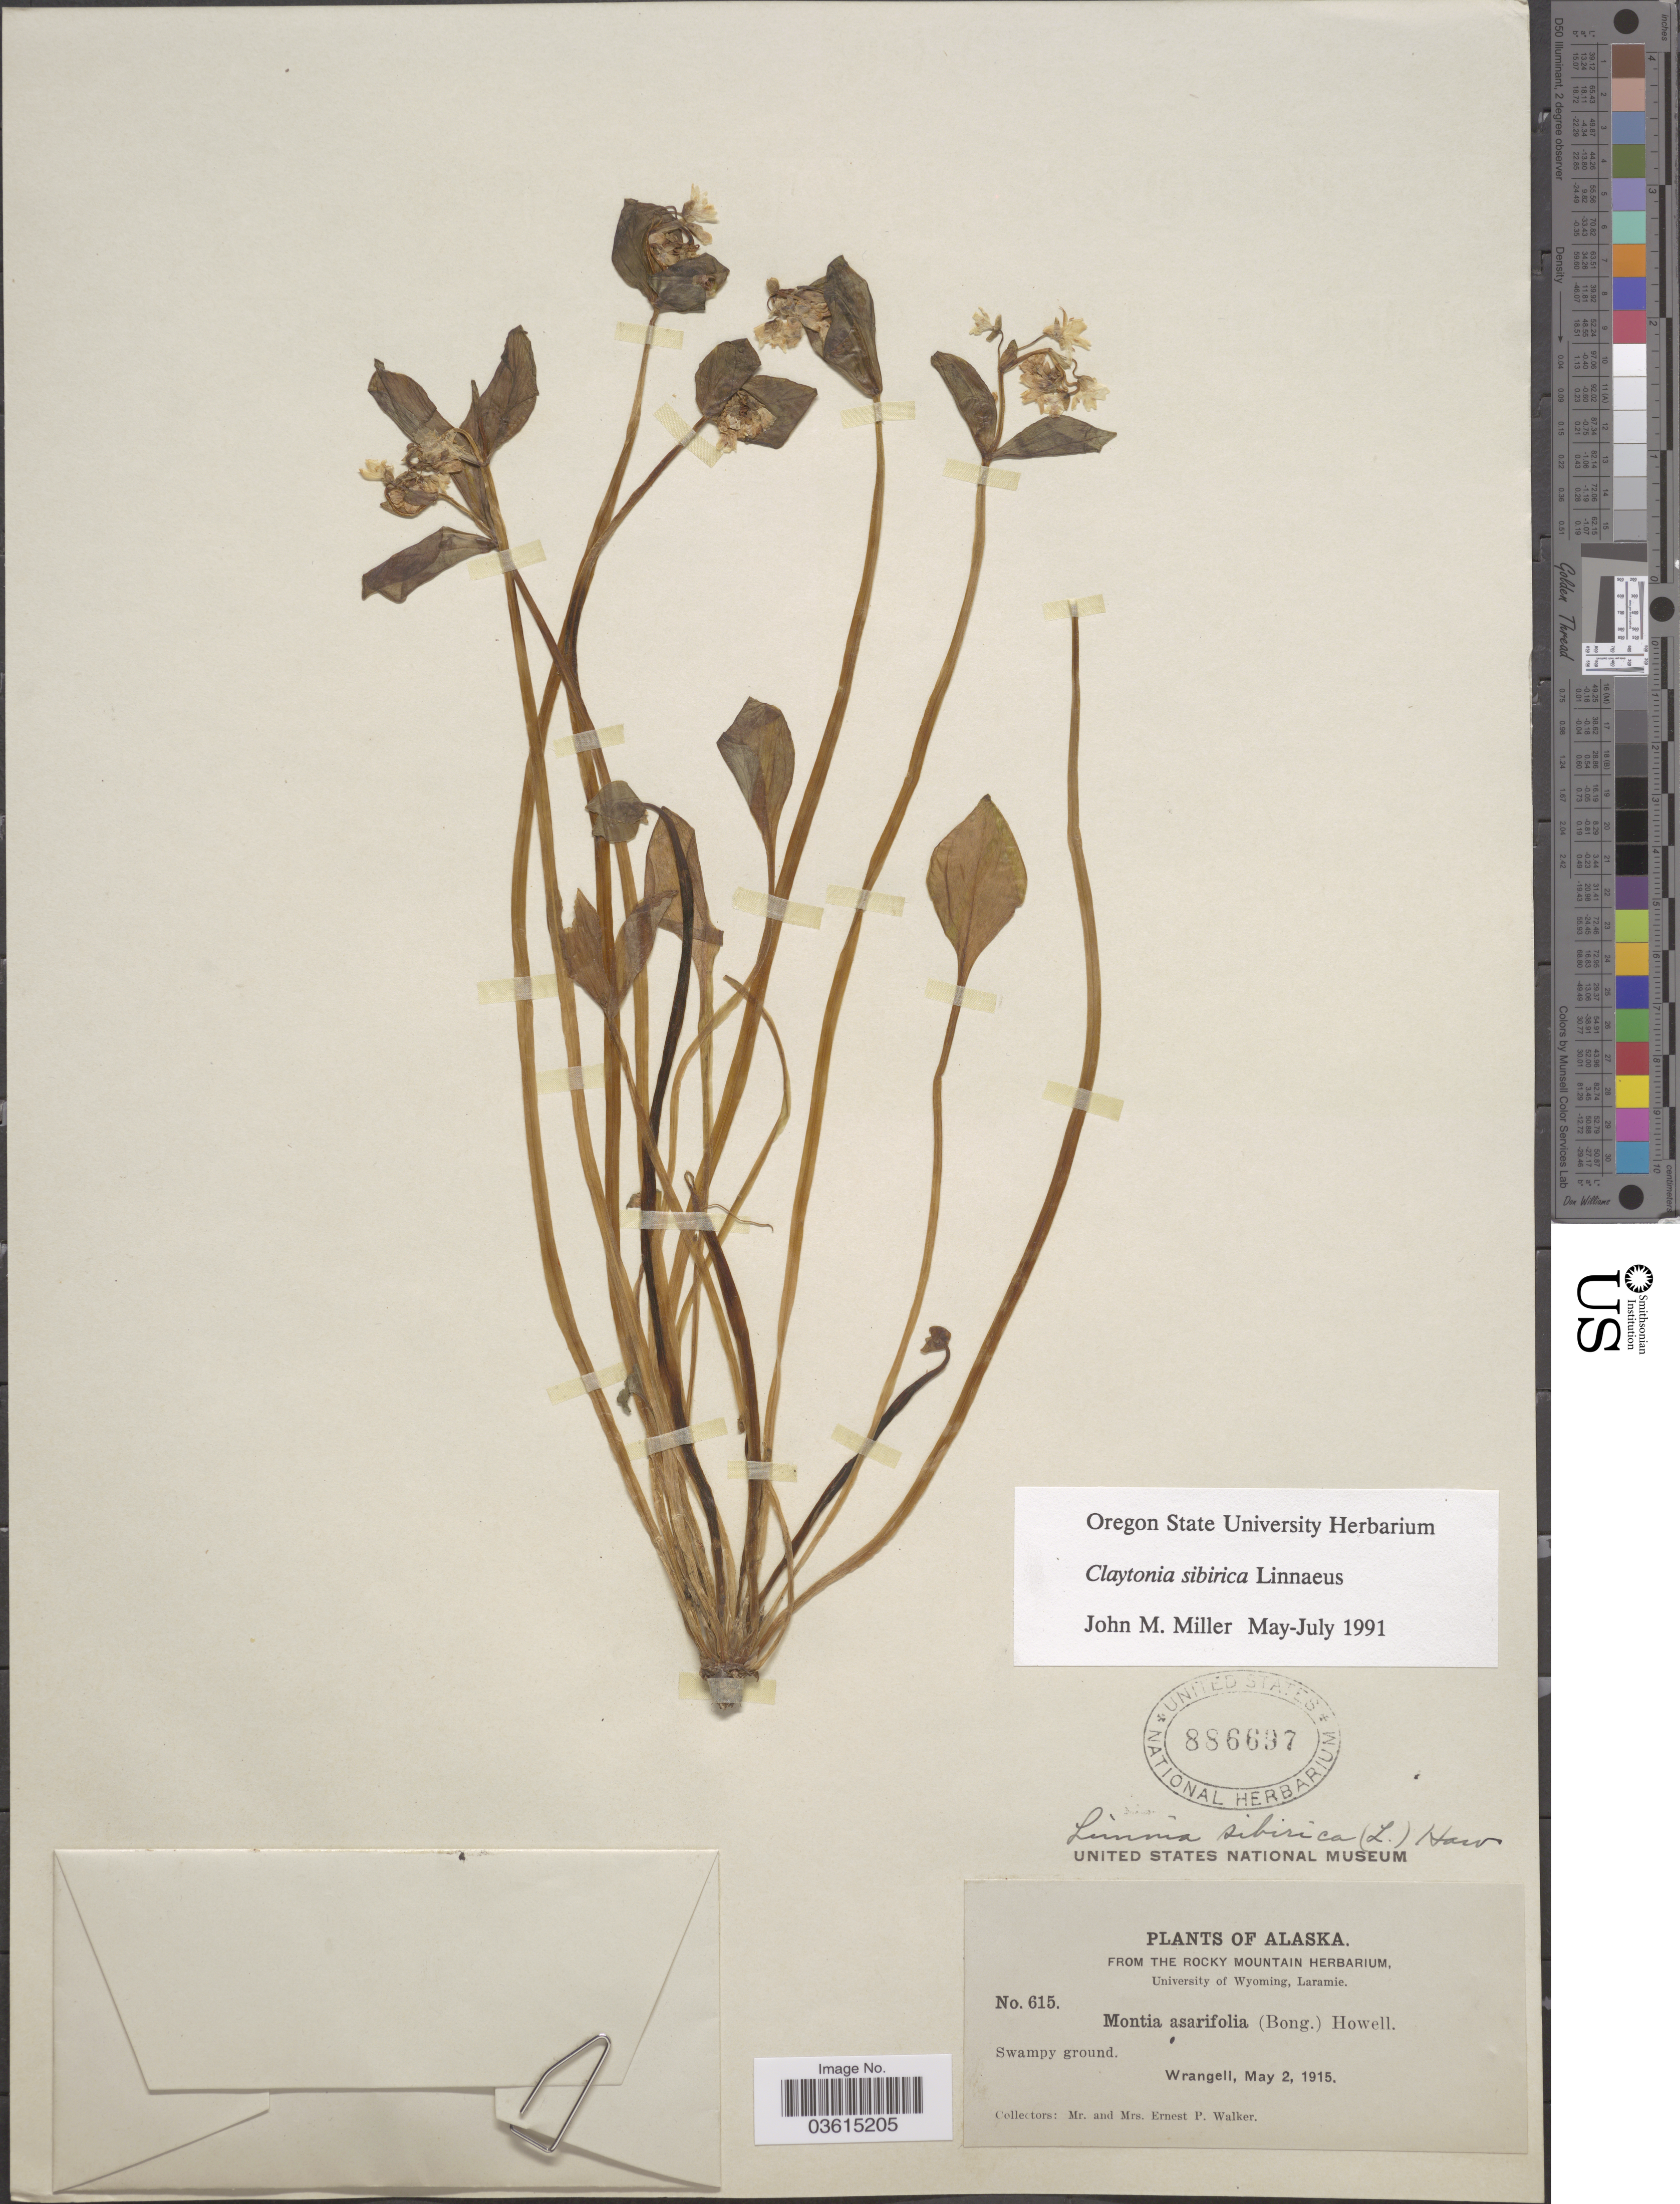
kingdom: Plantae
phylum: Tracheophyta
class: Magnoliopsida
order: Caryophyllales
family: Montiaceae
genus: Claytonia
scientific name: Claytonia sibirica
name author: L.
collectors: E. P. Walker & E. Walker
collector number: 615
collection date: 1915-05-02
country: United States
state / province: Alaska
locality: Wrangell.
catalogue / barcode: US 886697